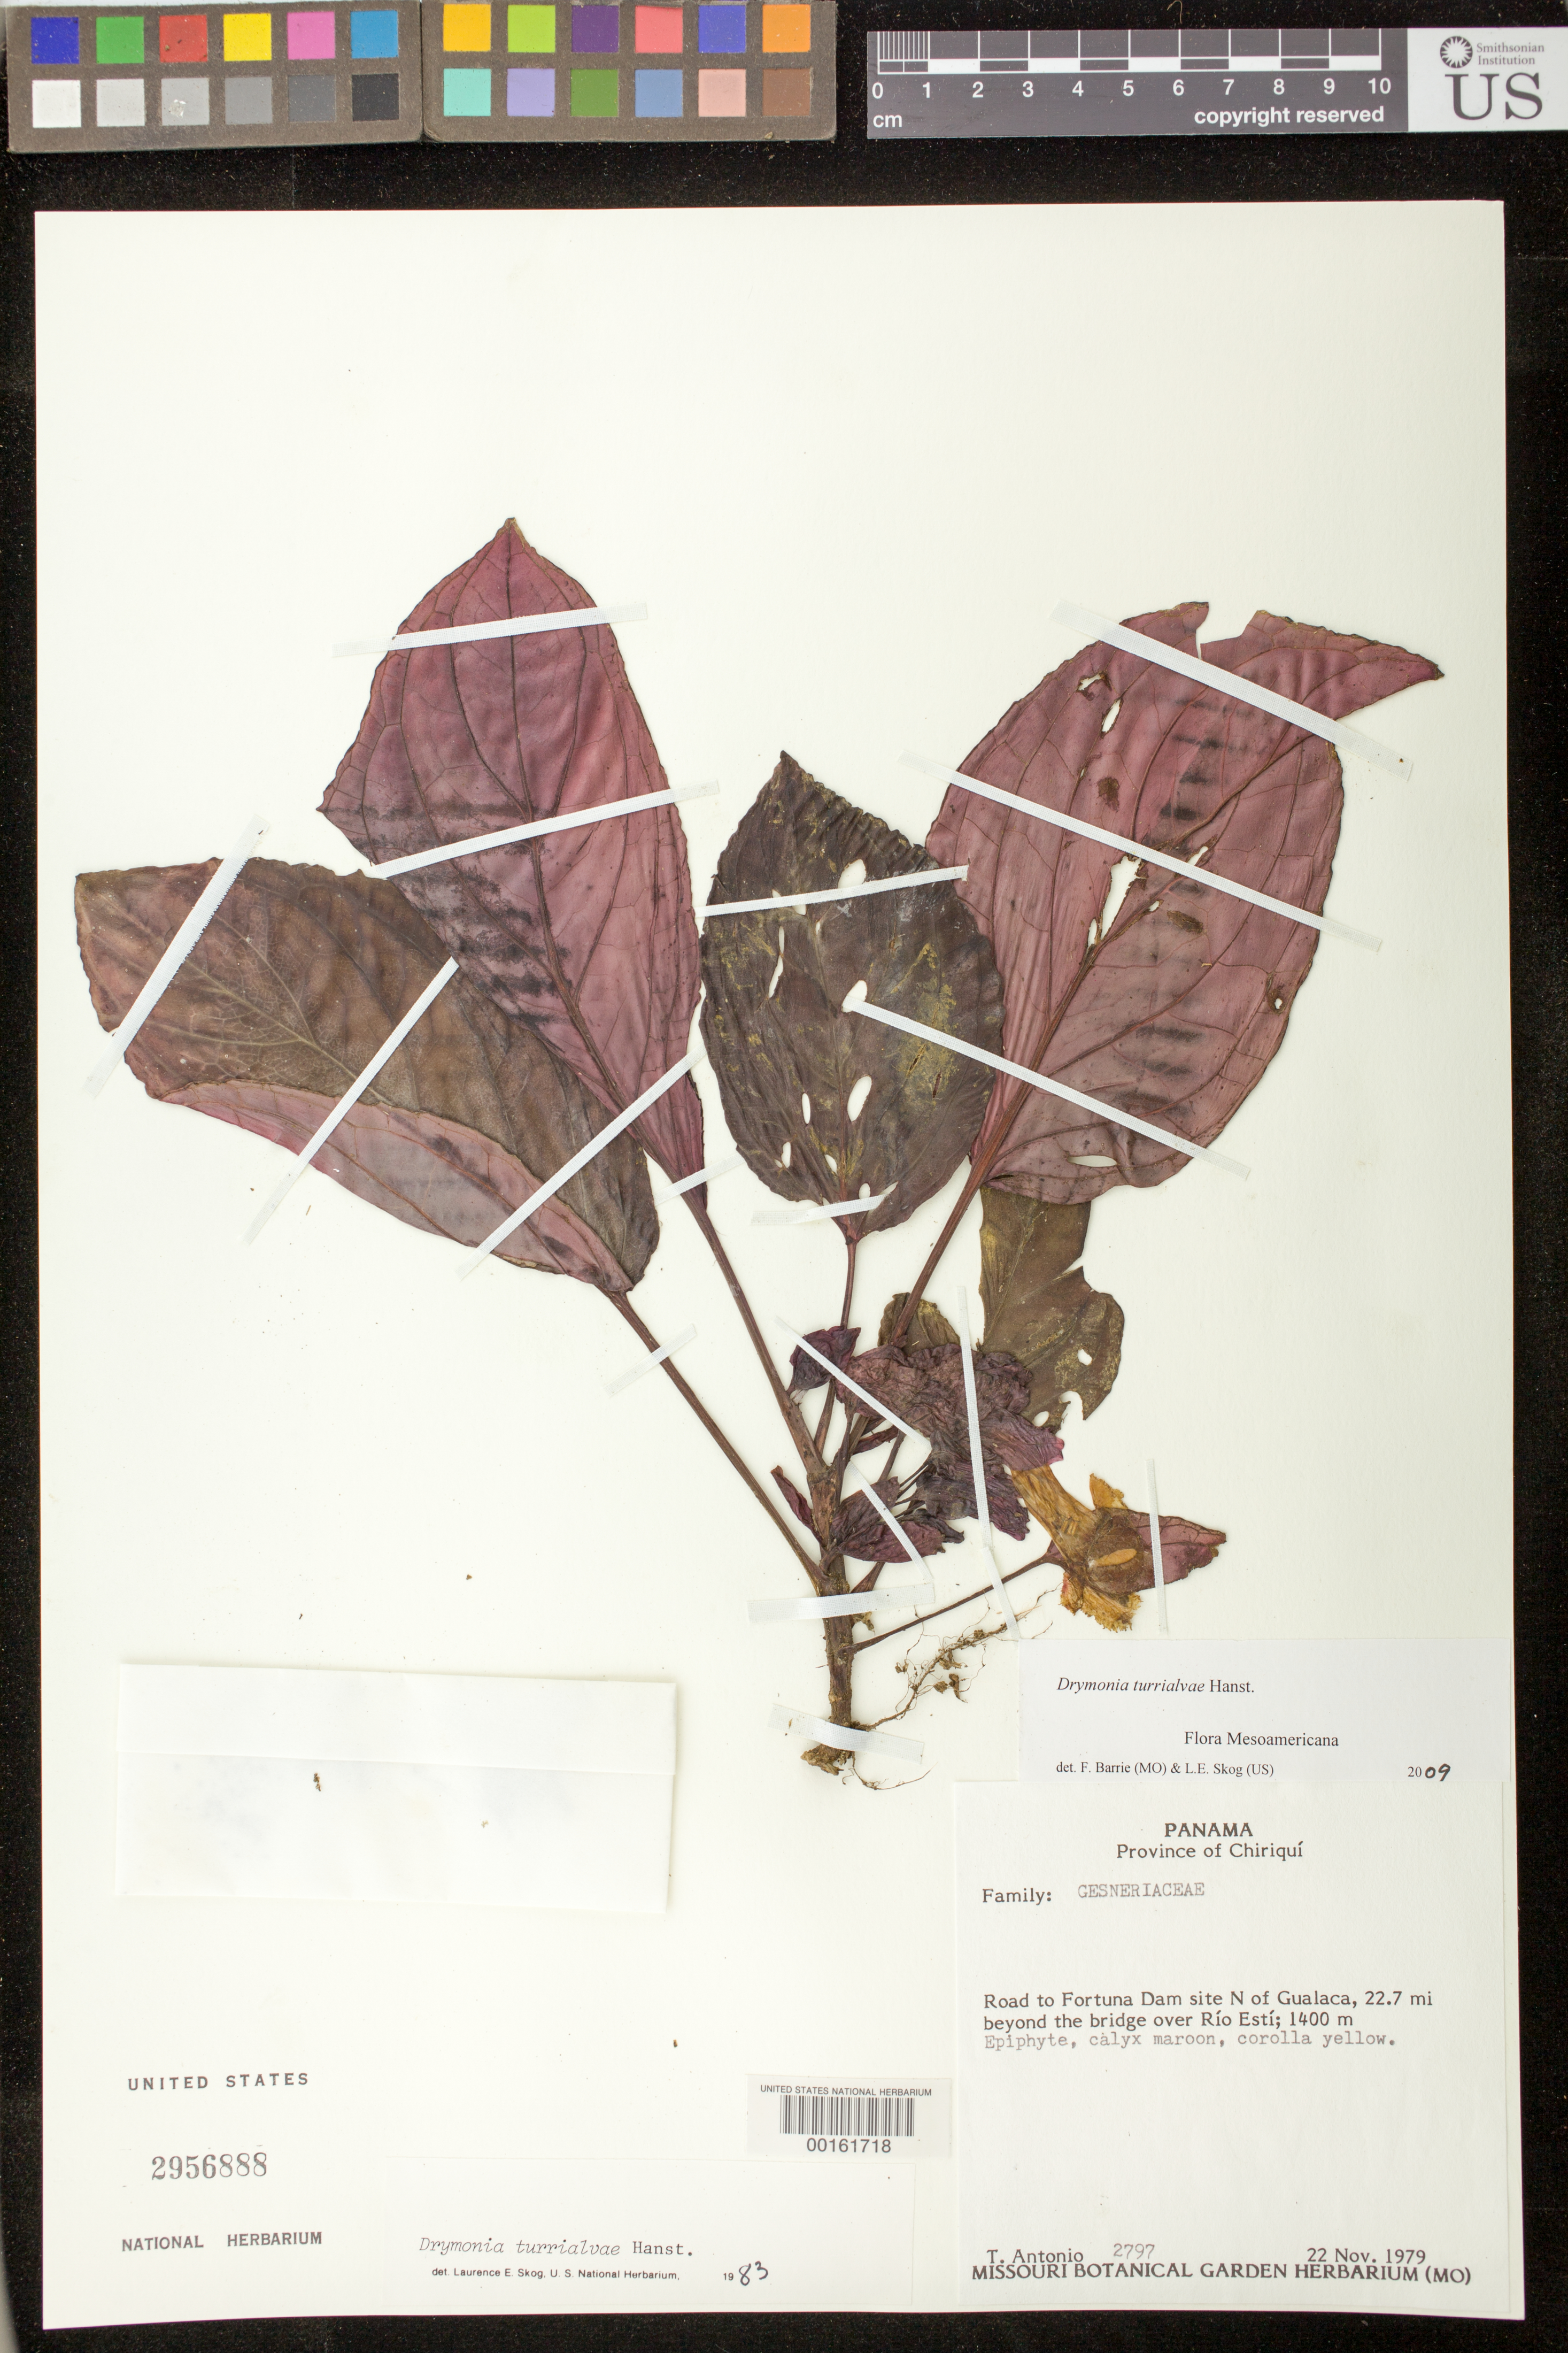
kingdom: Plantae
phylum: Tracheophyta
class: Magnoliopsida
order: Lamiales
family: Gesneriaceae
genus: Drymonia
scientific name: Drymonia turrialvae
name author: Hanst.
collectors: T. Antonio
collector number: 2797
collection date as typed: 22 Nov 1979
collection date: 1979-11-22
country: Panama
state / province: Chiriquí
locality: Road to Fortuna dam site N of Gualaca, 22.7 mi beyond the bridge over Rio Esti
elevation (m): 1400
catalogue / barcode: US 2956888